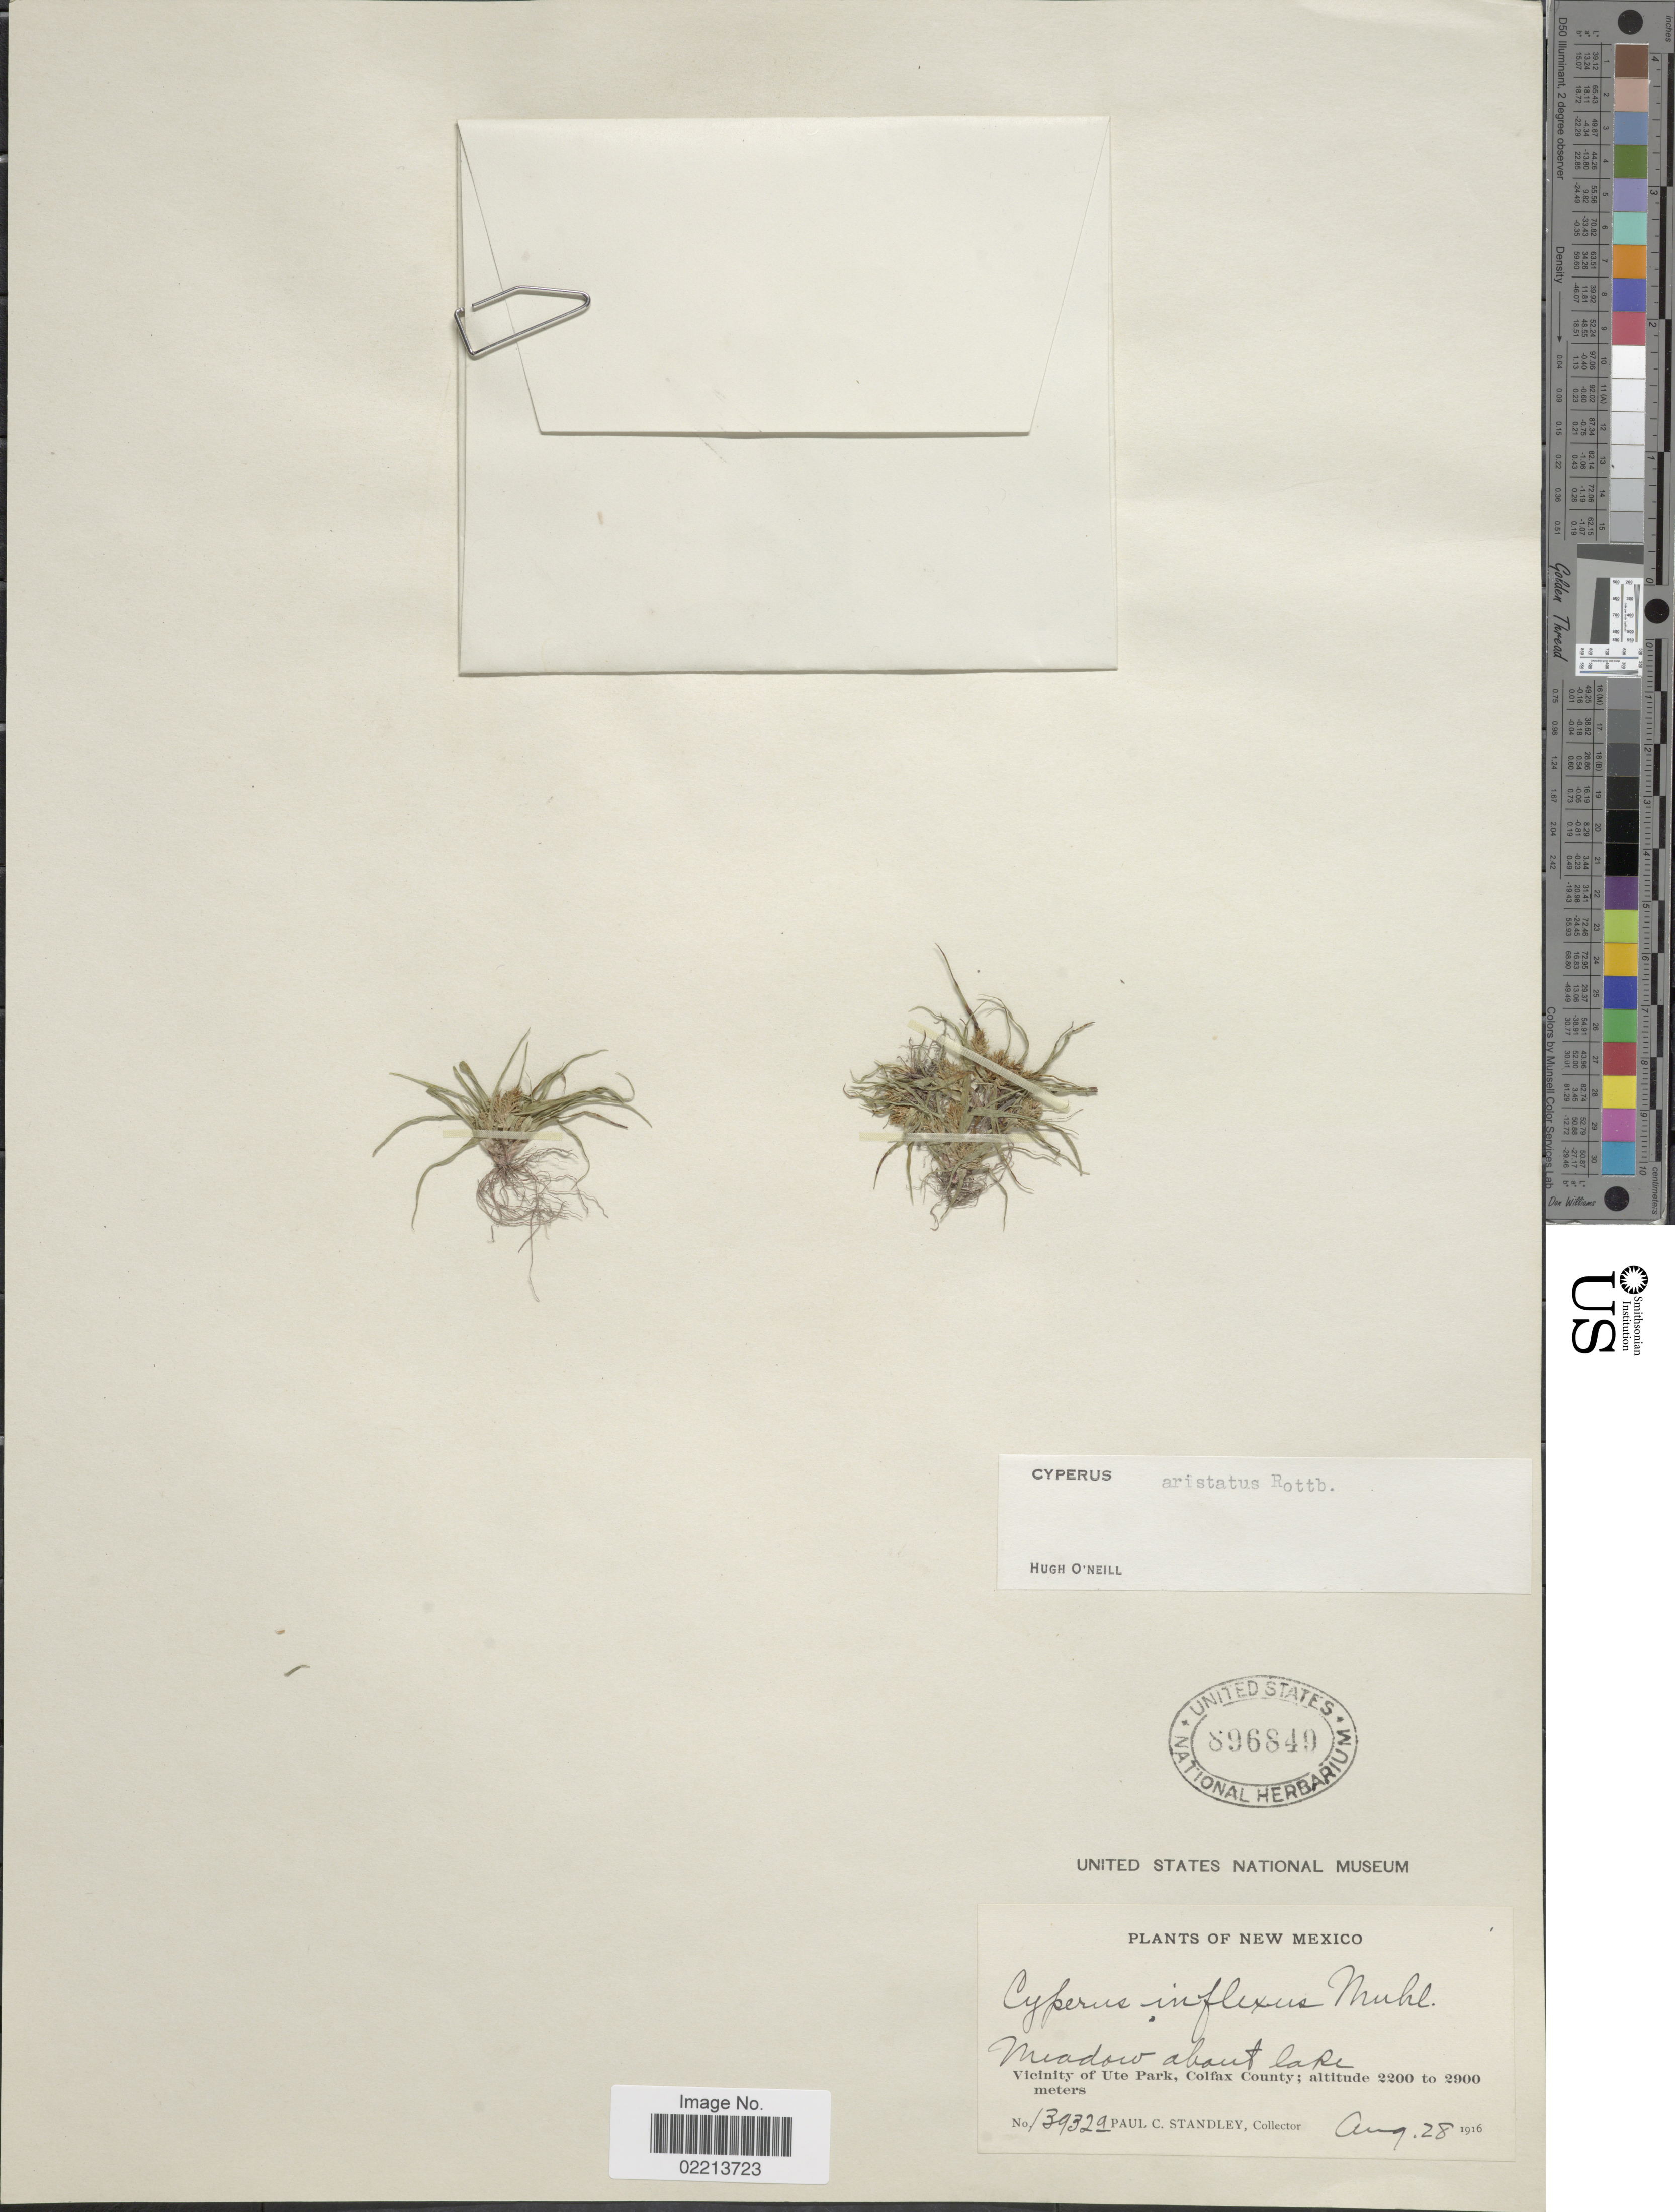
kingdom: Plantae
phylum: Tracheophyta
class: Liliopsida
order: Poales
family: Cyperaceae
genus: Cyperus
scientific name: Cyperus squarrosus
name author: L.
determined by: Strong, Mark T., (BOT), Smithsonian Institution - National Museum of Natural History (UNITED STATES)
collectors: P. C. Standley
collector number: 13932a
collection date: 1916-08-28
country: United States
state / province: New Mexico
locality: Meadow about lake, vicinity of Ute Park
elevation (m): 2200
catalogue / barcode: US 896840